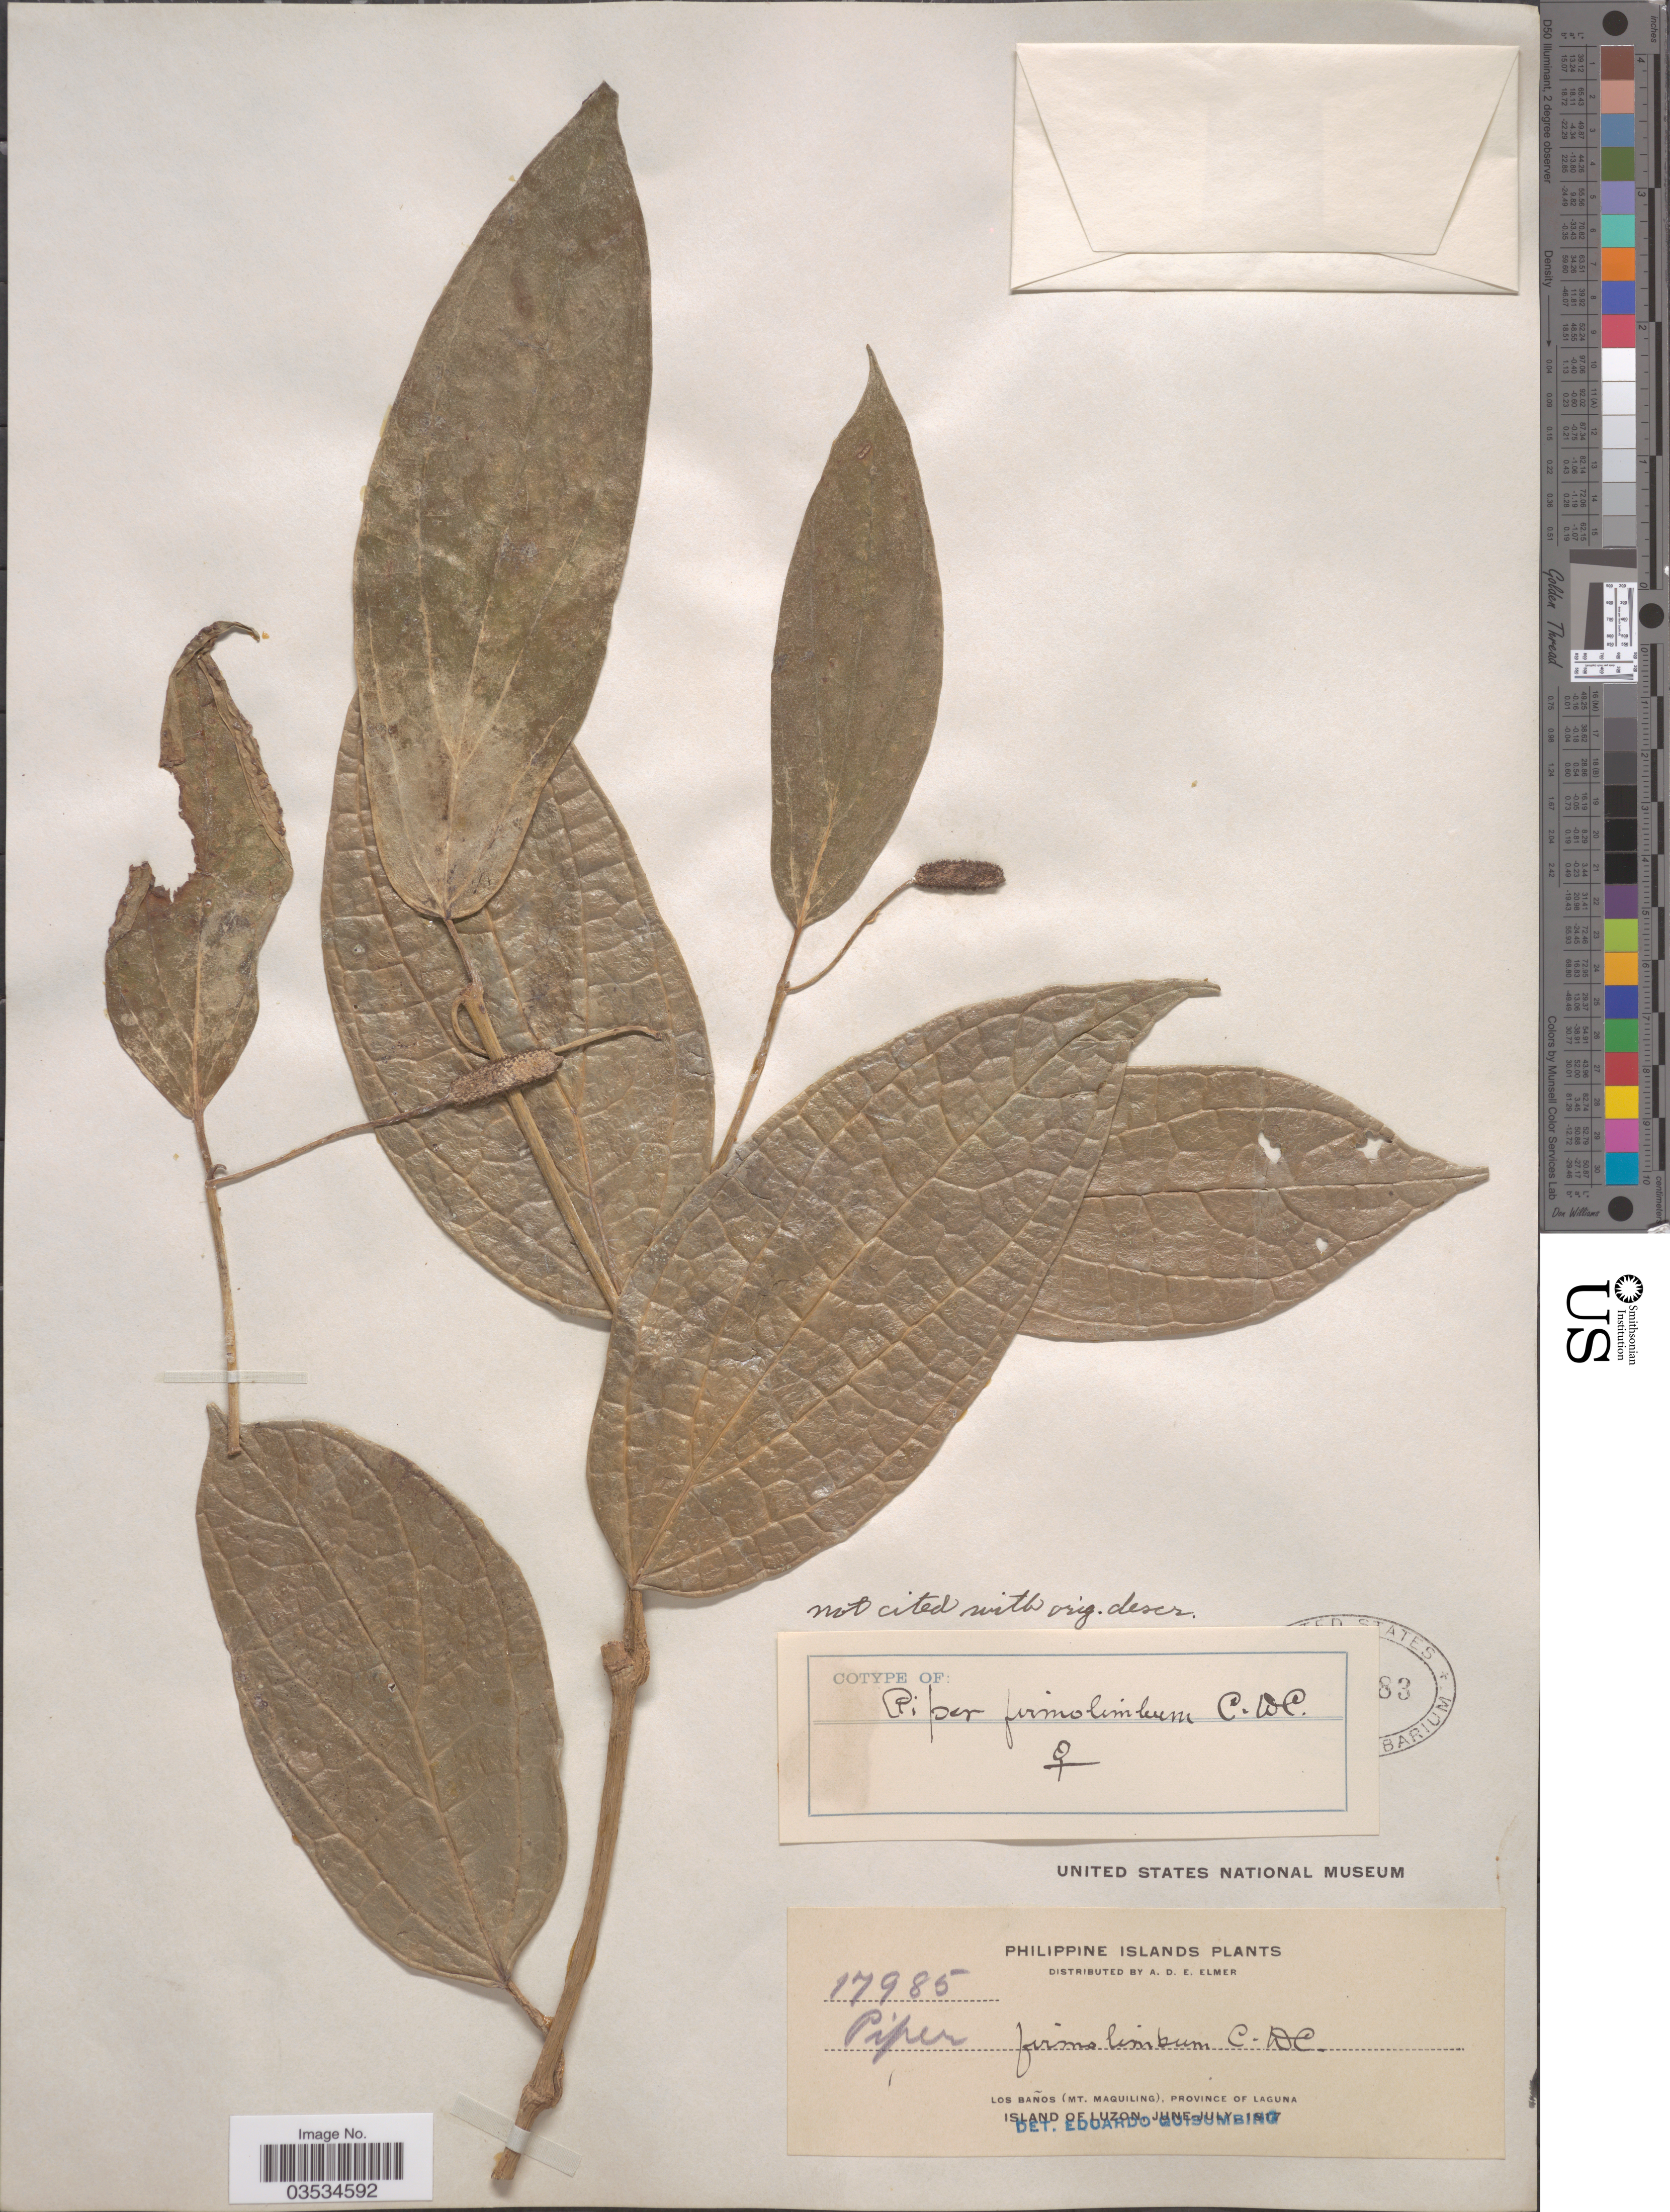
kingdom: Plantae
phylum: Tracheophyta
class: Magnoliopsida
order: Piperales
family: Piperaceae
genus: Piper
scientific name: Piper firmolimbum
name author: C. DC.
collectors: A. D. E. Elmer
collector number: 17985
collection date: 1817-06/1817-07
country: Philippines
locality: Los Baños (Mt. Maquiling), Province of Laguna. Island of Luzon.